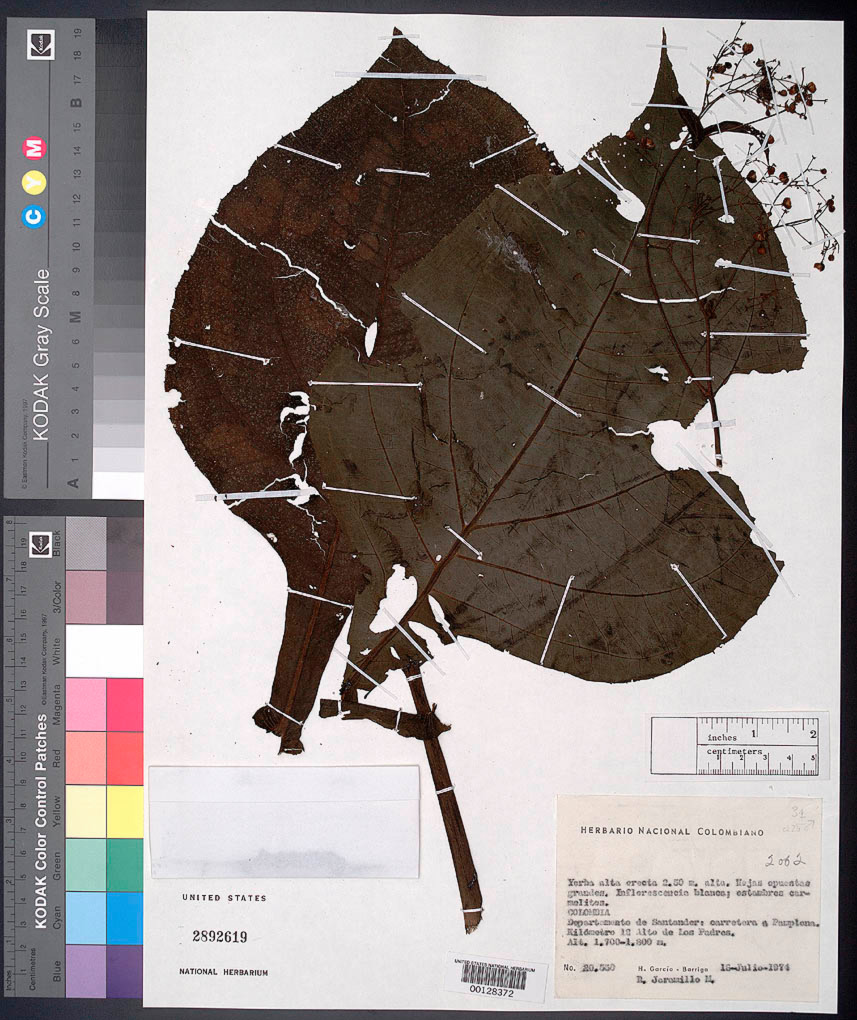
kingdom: Plantae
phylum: Tracheophyta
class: Magnoliopsida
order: Asterales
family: Asteraceae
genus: Ichthyothere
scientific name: Ichthyothere garcia-barrigae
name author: H. Rob.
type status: Holotype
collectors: M. Jaramillo & H. García Barriga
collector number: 20550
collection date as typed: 18 Jul 1974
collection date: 1974-07-18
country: Colombia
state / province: Norte de Santander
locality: Pamplona.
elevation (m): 1700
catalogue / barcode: US 2892619